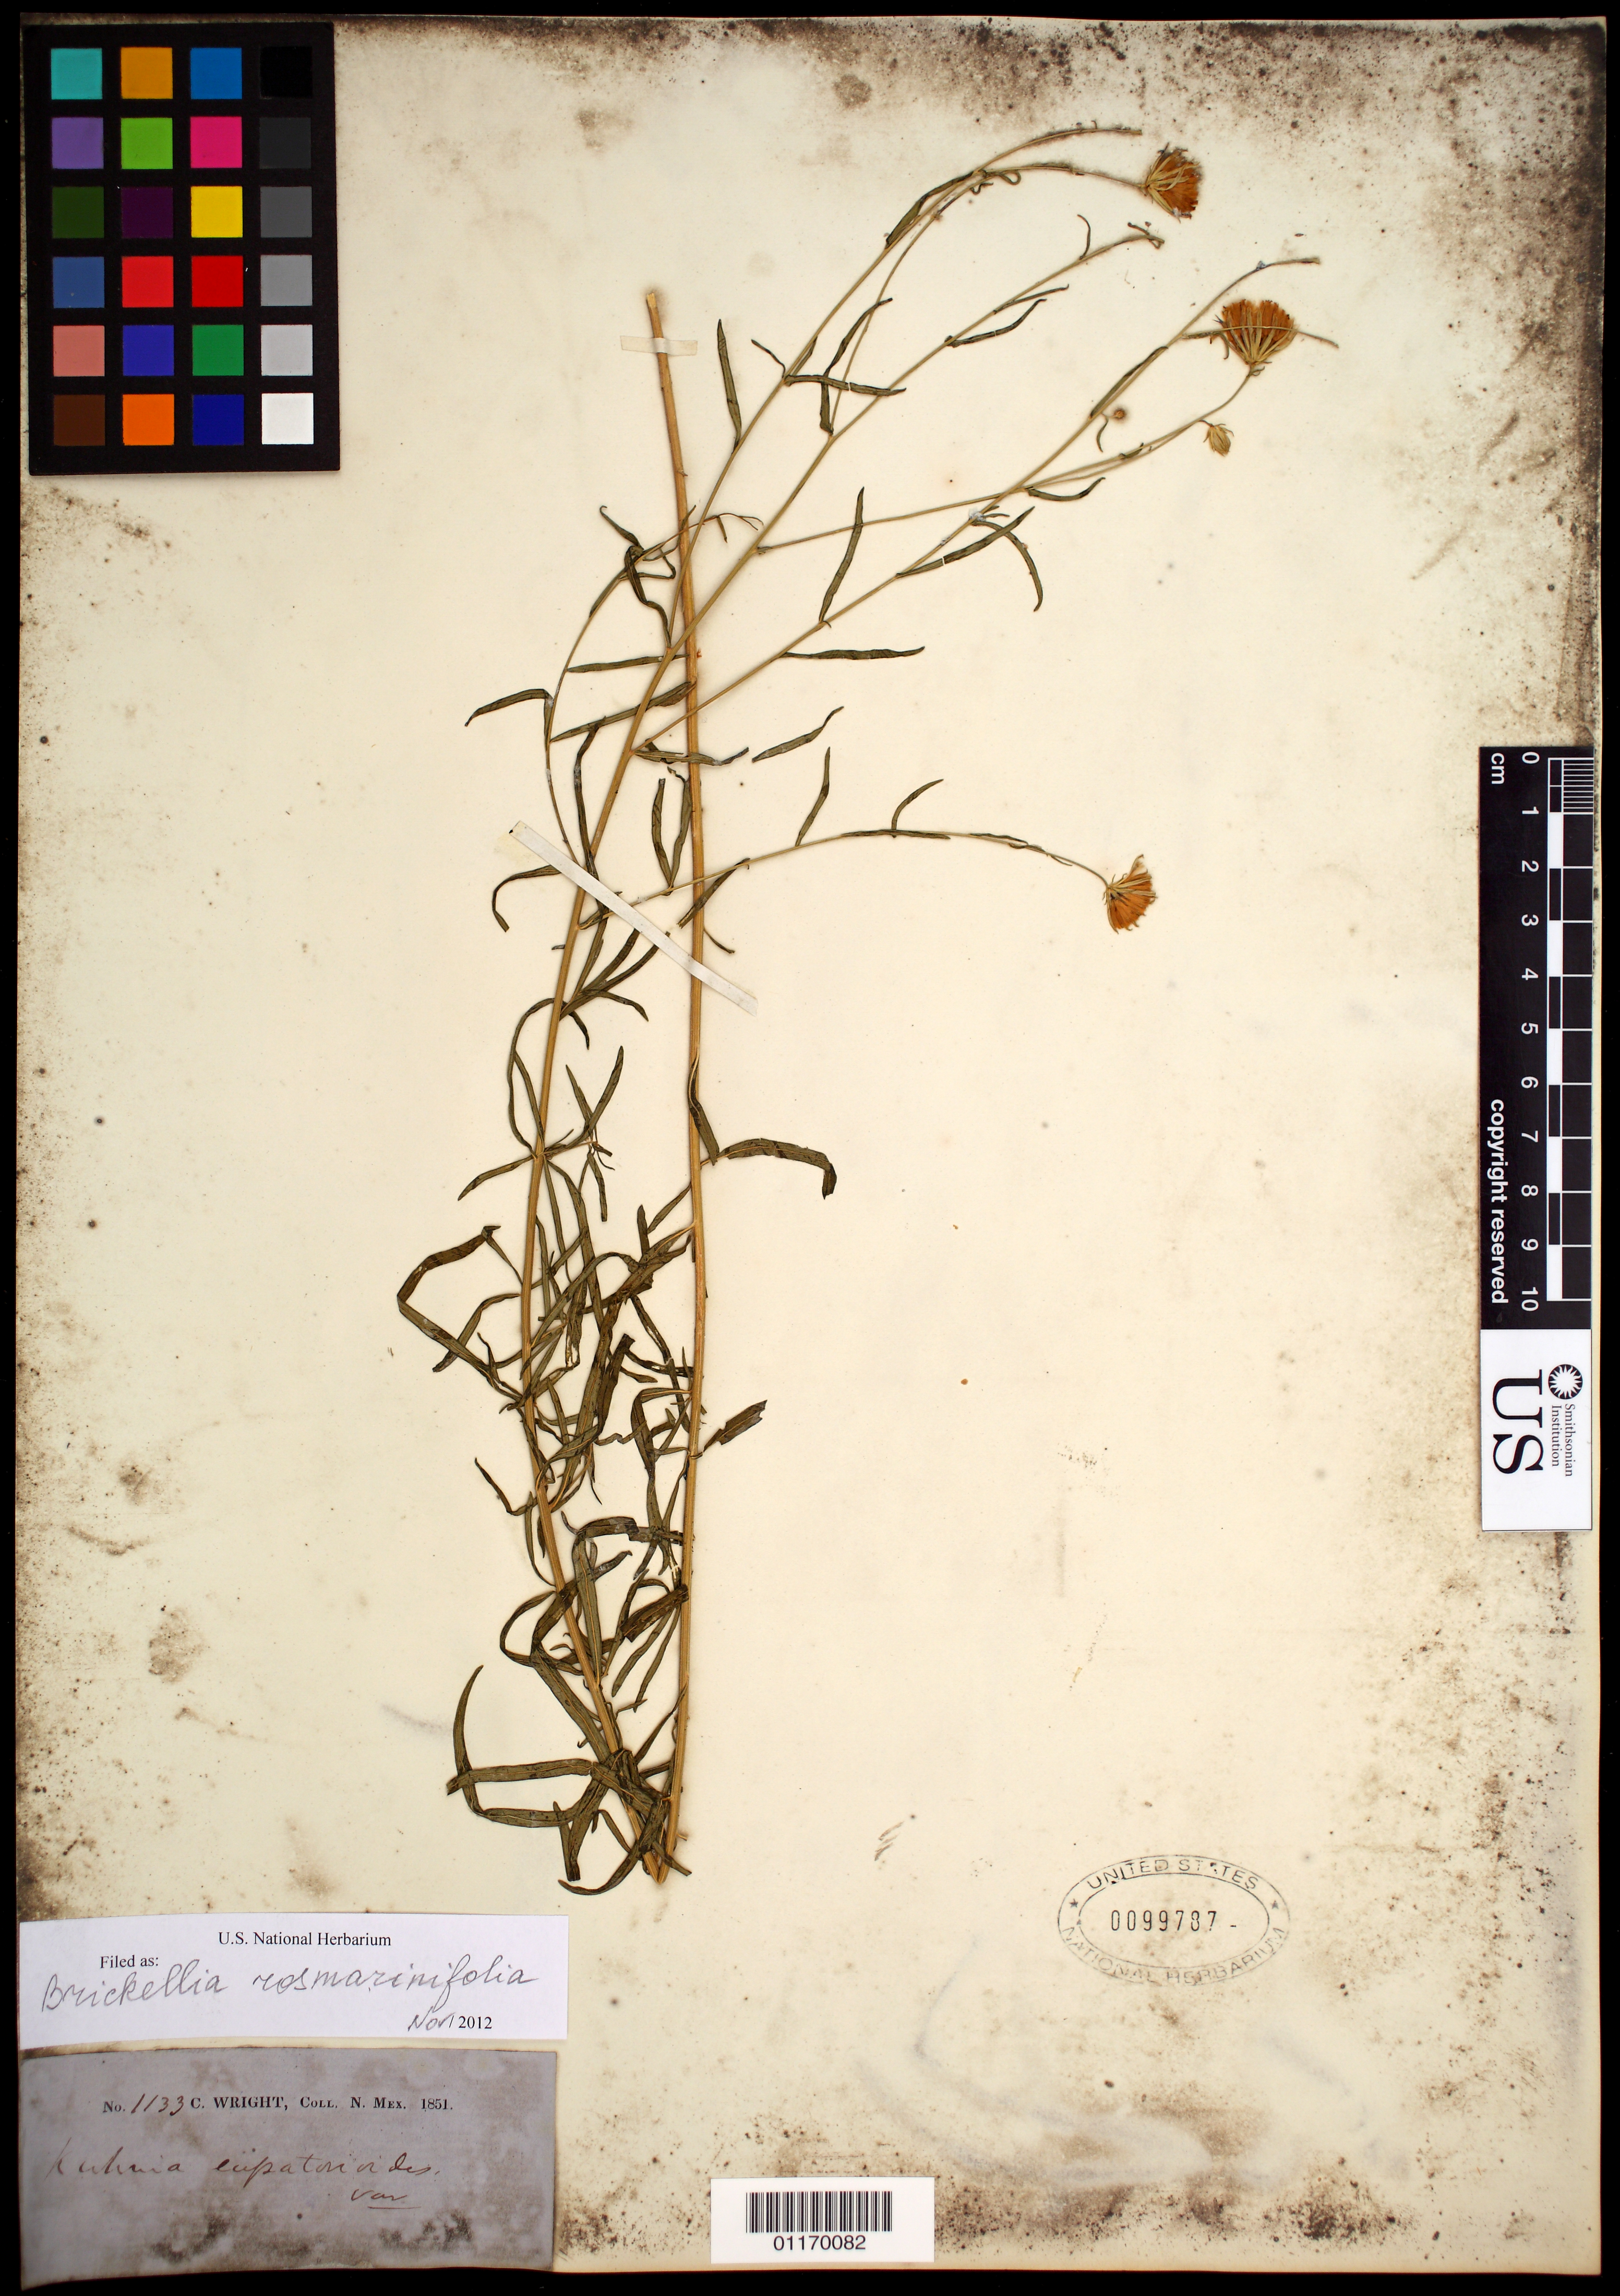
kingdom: Plantae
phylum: Tracheophyta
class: Magnoliopsida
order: Asterales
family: Asteraceae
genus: Brickellia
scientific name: Brickellia rosmarinifolia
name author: (Vent.) W.A. Weber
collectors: C. Wright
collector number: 1133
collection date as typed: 1851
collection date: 1851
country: United States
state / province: New Mexico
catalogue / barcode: US 99787